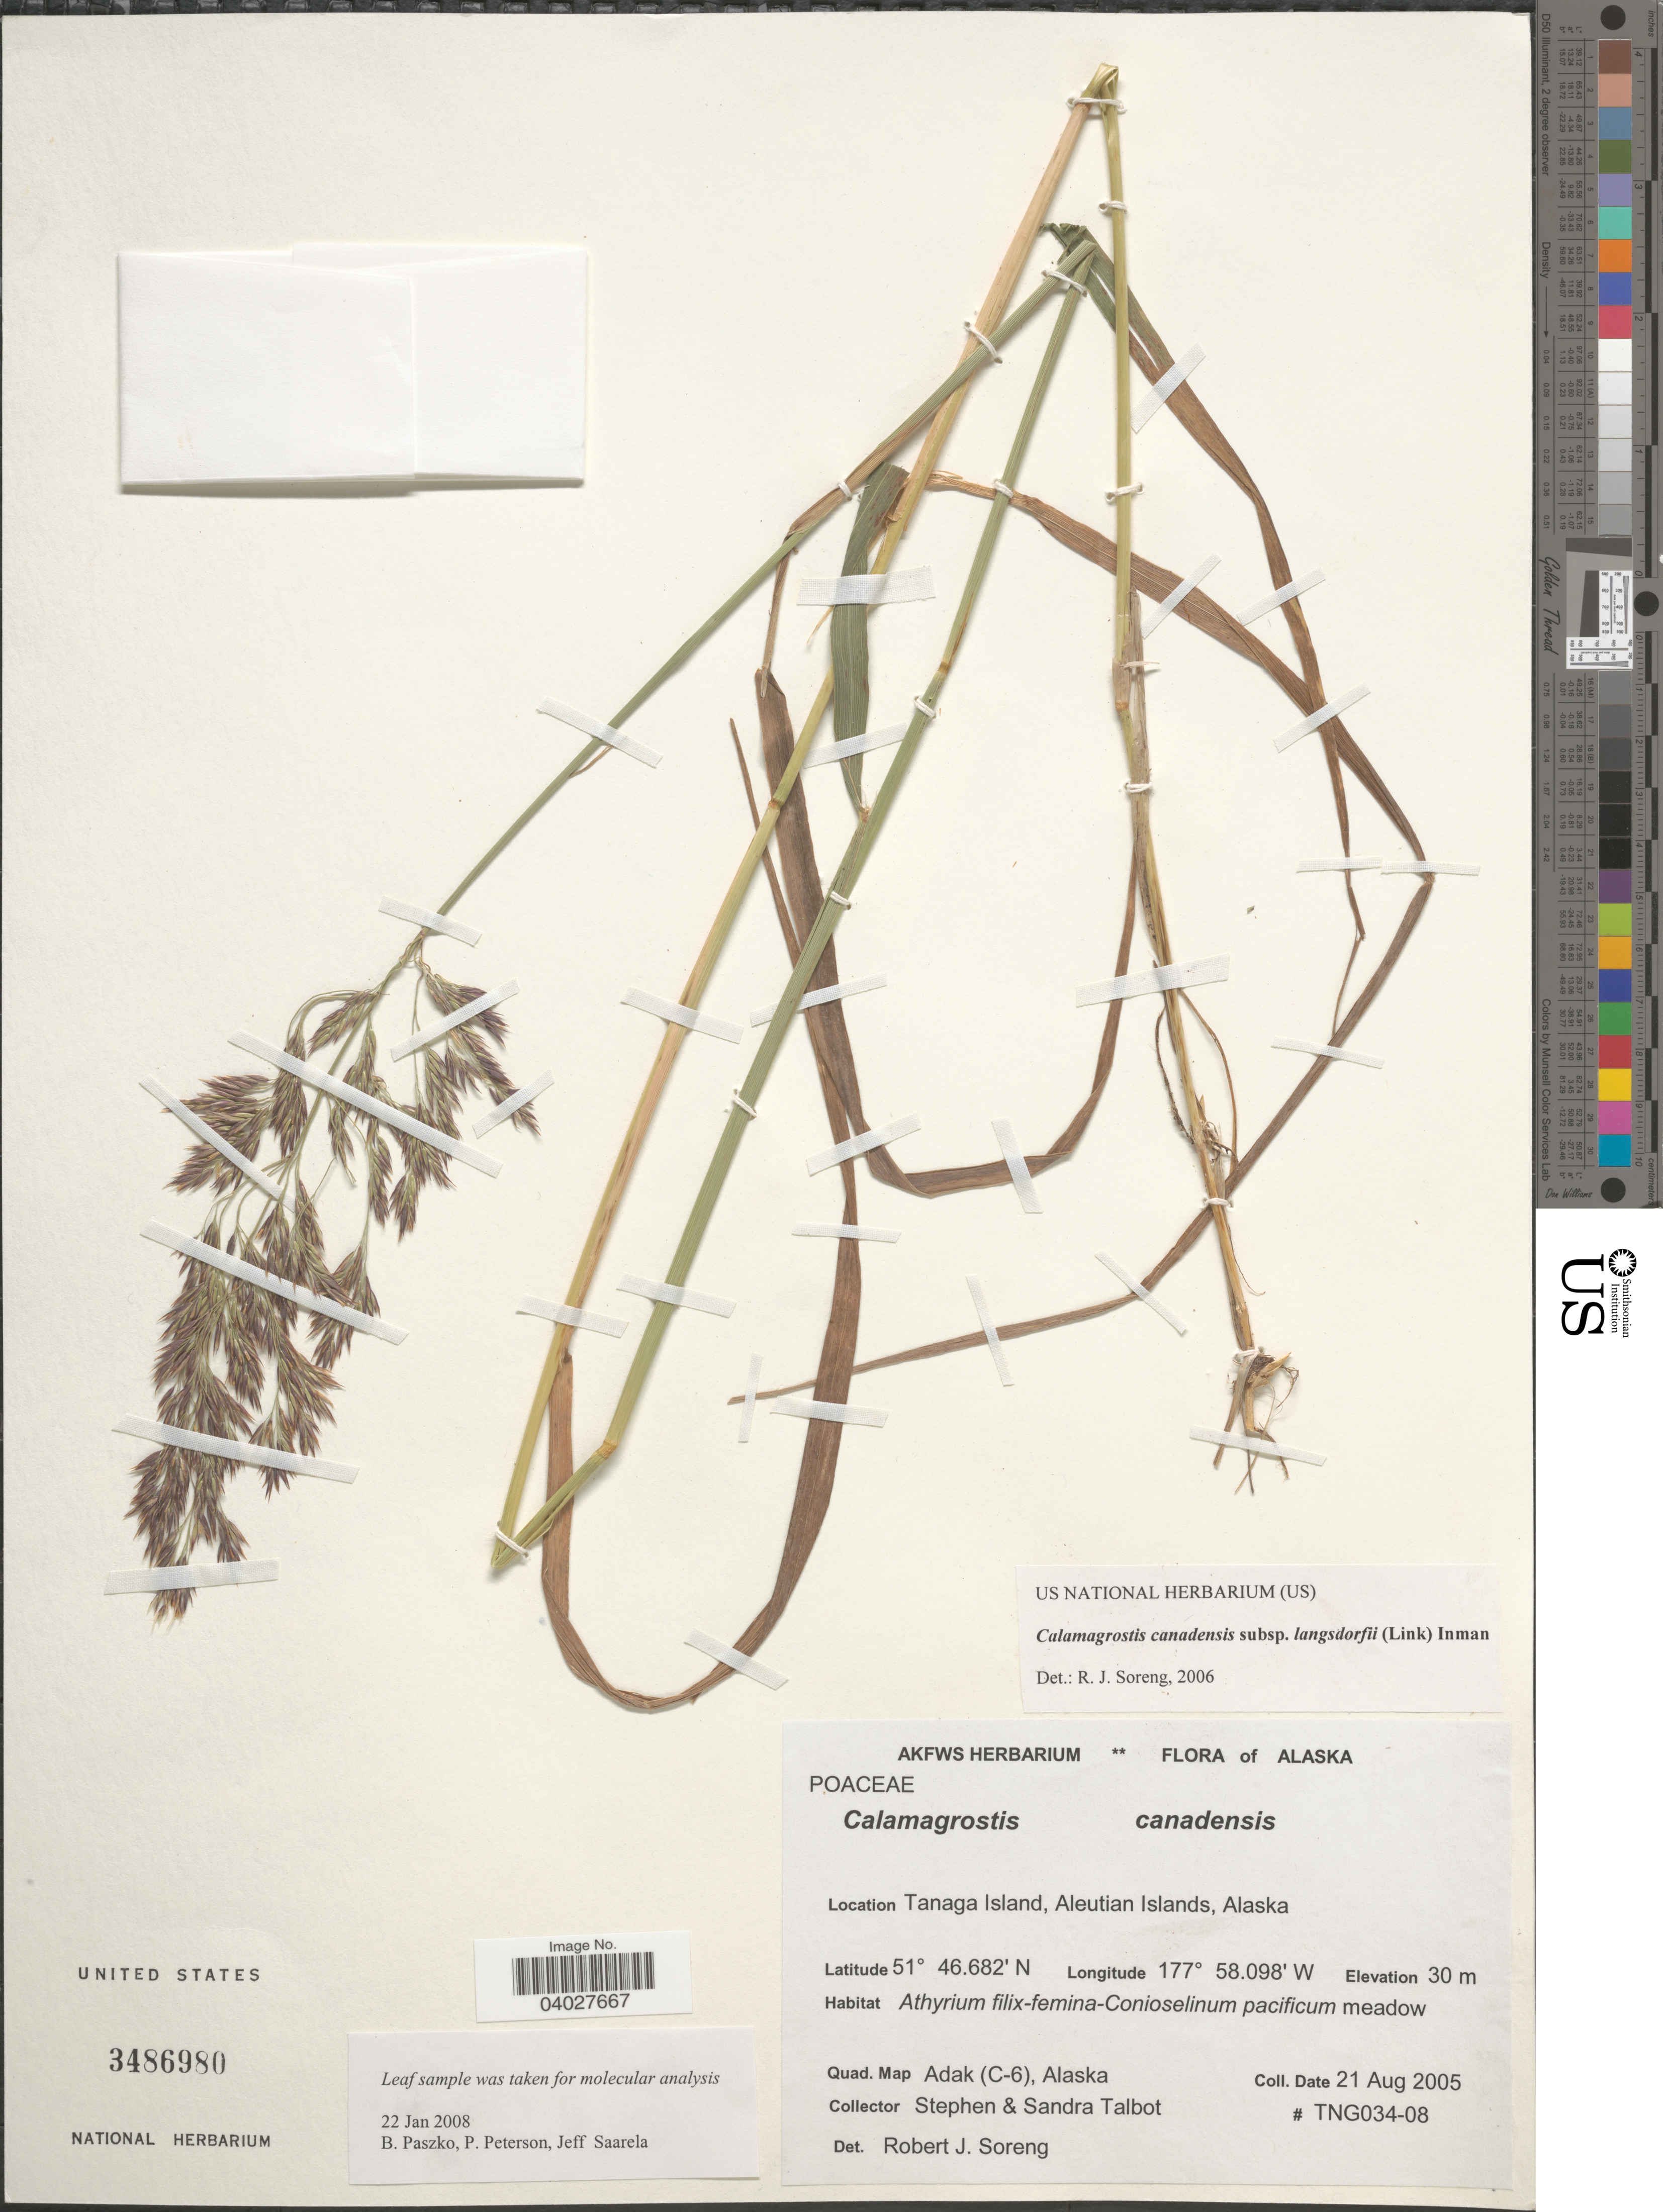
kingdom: Plantae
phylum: Tracheophyta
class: Liliopsida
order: Poales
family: Poaceae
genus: Calamagrostis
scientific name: Calamagrostis canadensis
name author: (Michx.) P. Beauv.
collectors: S. S. Talbot & S. Talbot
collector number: TNG034-08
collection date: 2005-08-21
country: United States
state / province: Alaska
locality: Tanaga Island, Aleutian Islands. Quad. Map Adak (C-6).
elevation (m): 30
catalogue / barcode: US 3486980